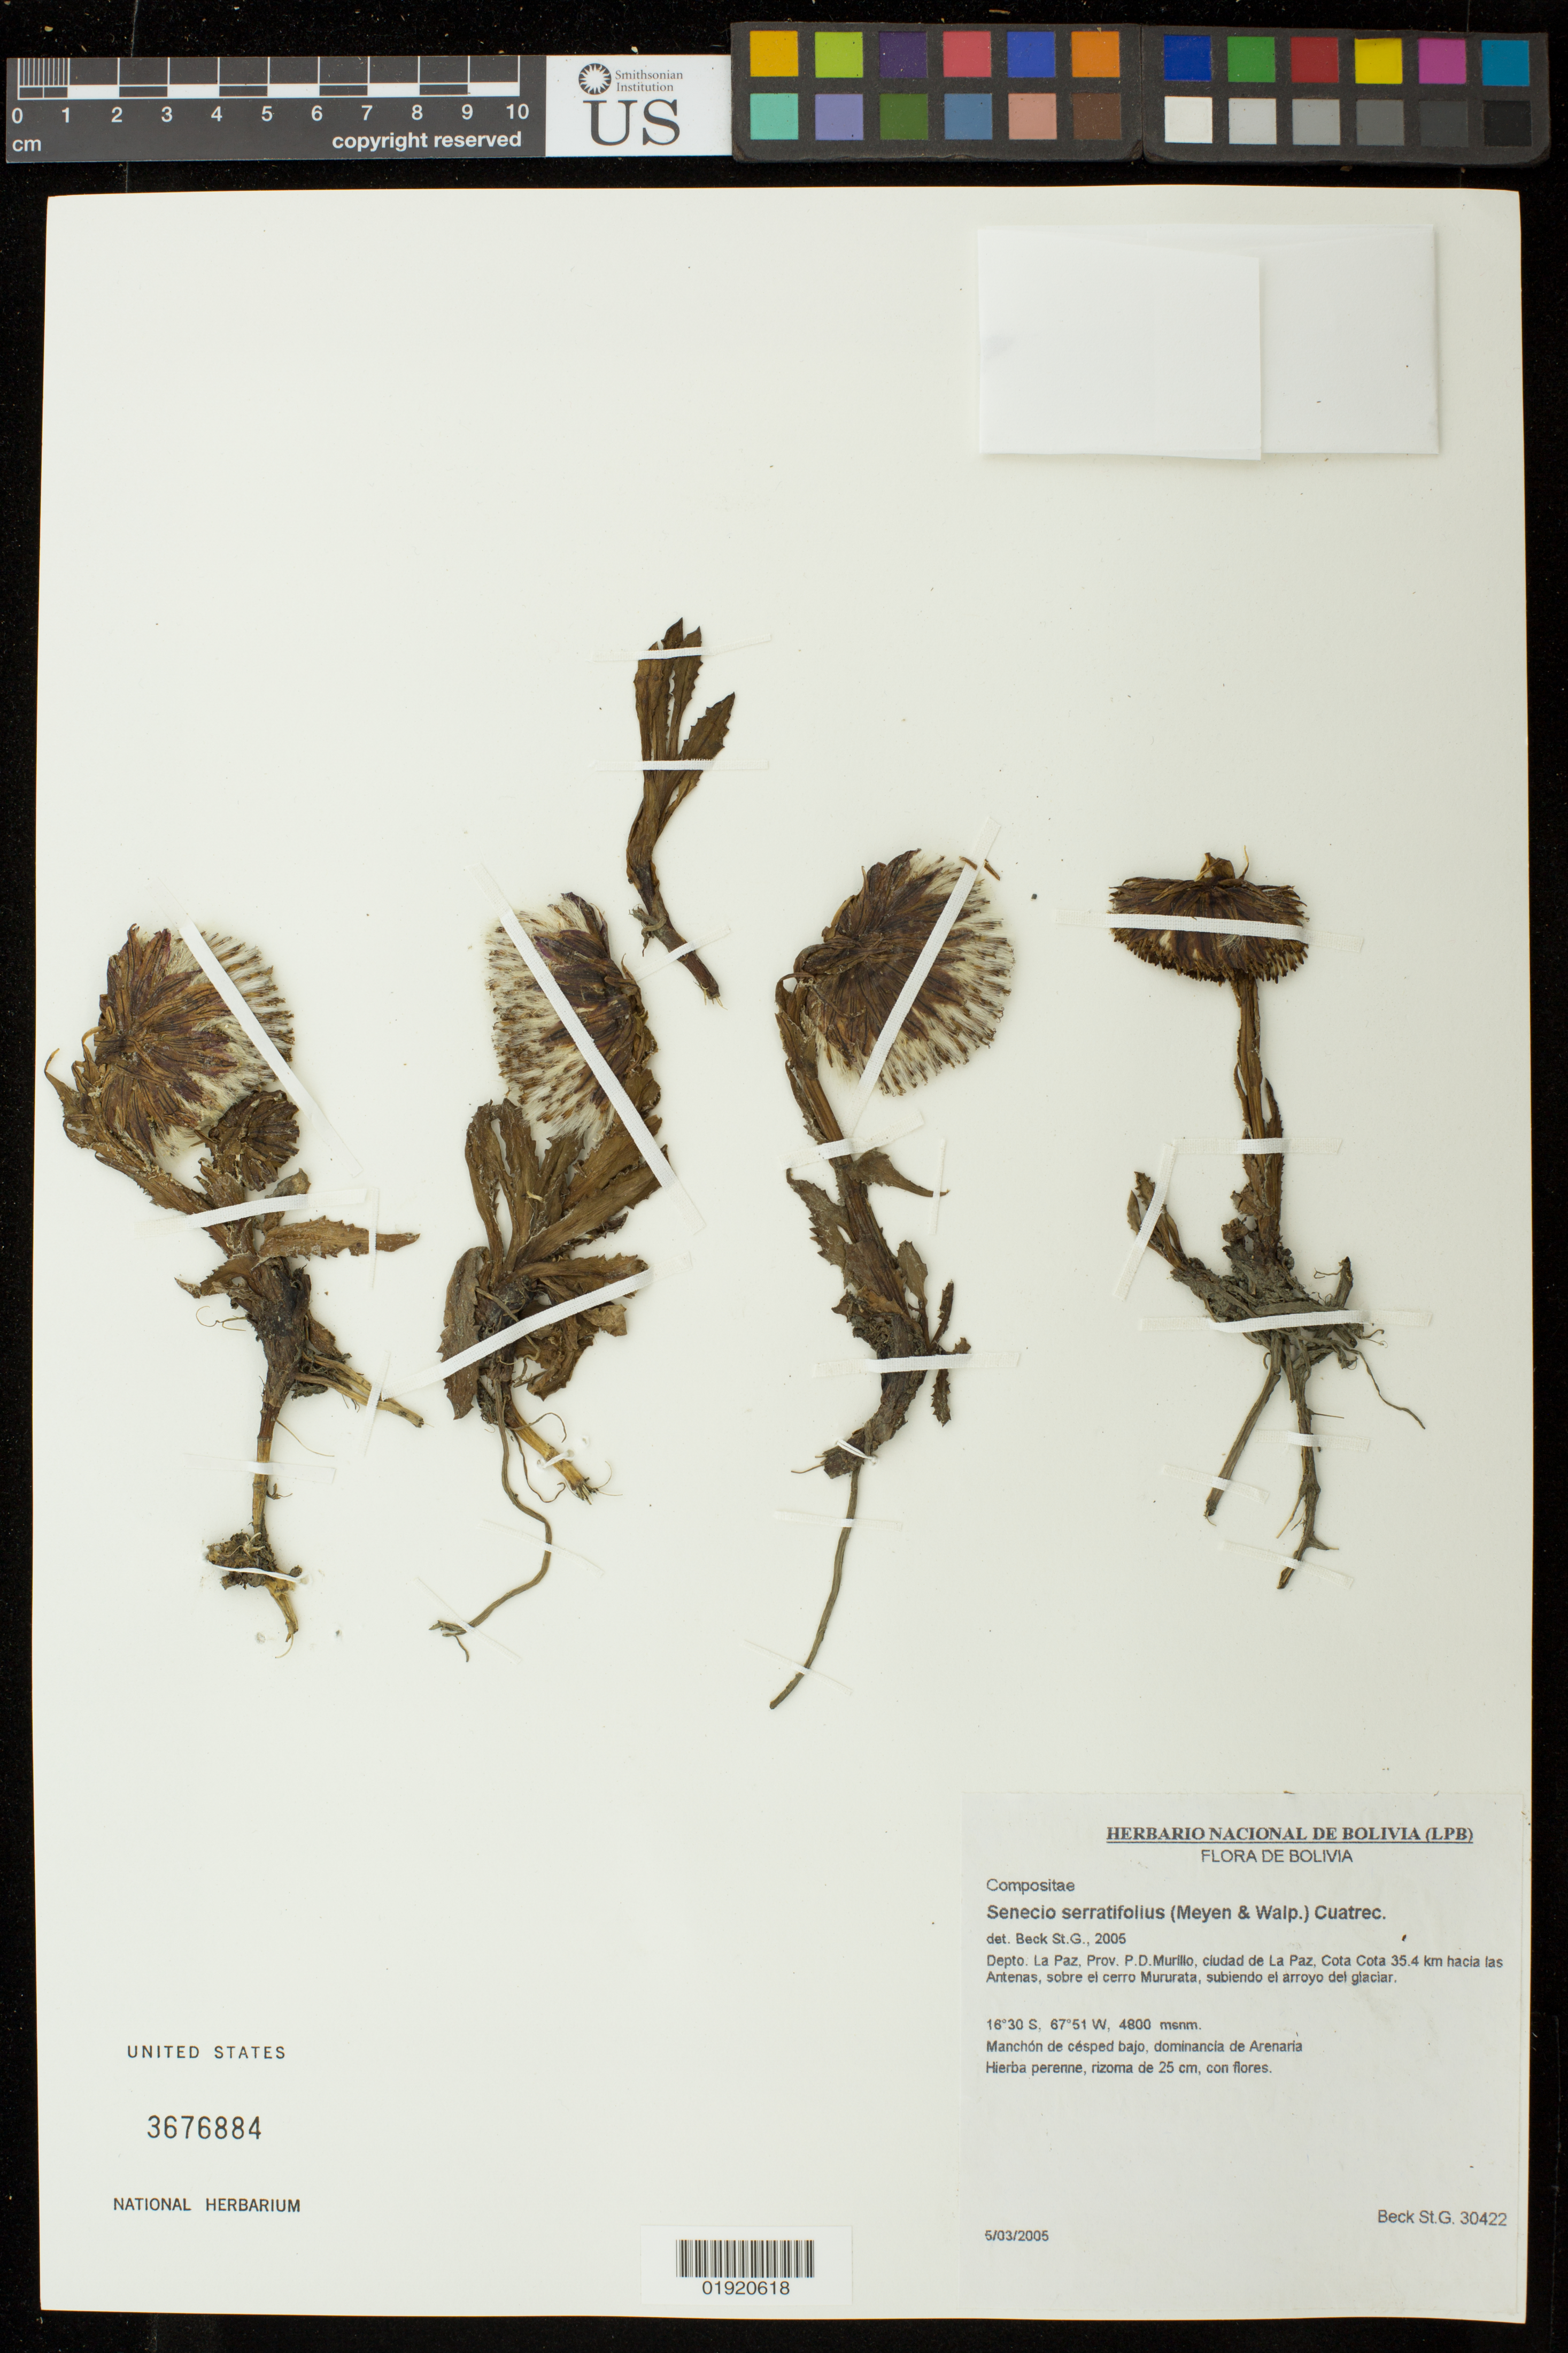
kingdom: Plantae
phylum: Tracheophyta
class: Magnoliopsida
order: Asterales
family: Asteraceae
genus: Senecio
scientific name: Senecio serratifolius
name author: (Meyen & Walp.) Cuatrec.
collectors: S. Beck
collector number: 30422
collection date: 2005-03-05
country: Bolivia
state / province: La Paz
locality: Depto. La Paz, Prov. P. D. Murillo, ciudad de La Paz, Cota Cota 35.4 km hacia las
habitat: Manchon de cesped bajo, dominancia de Arenaria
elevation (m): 4800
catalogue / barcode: US 3676884